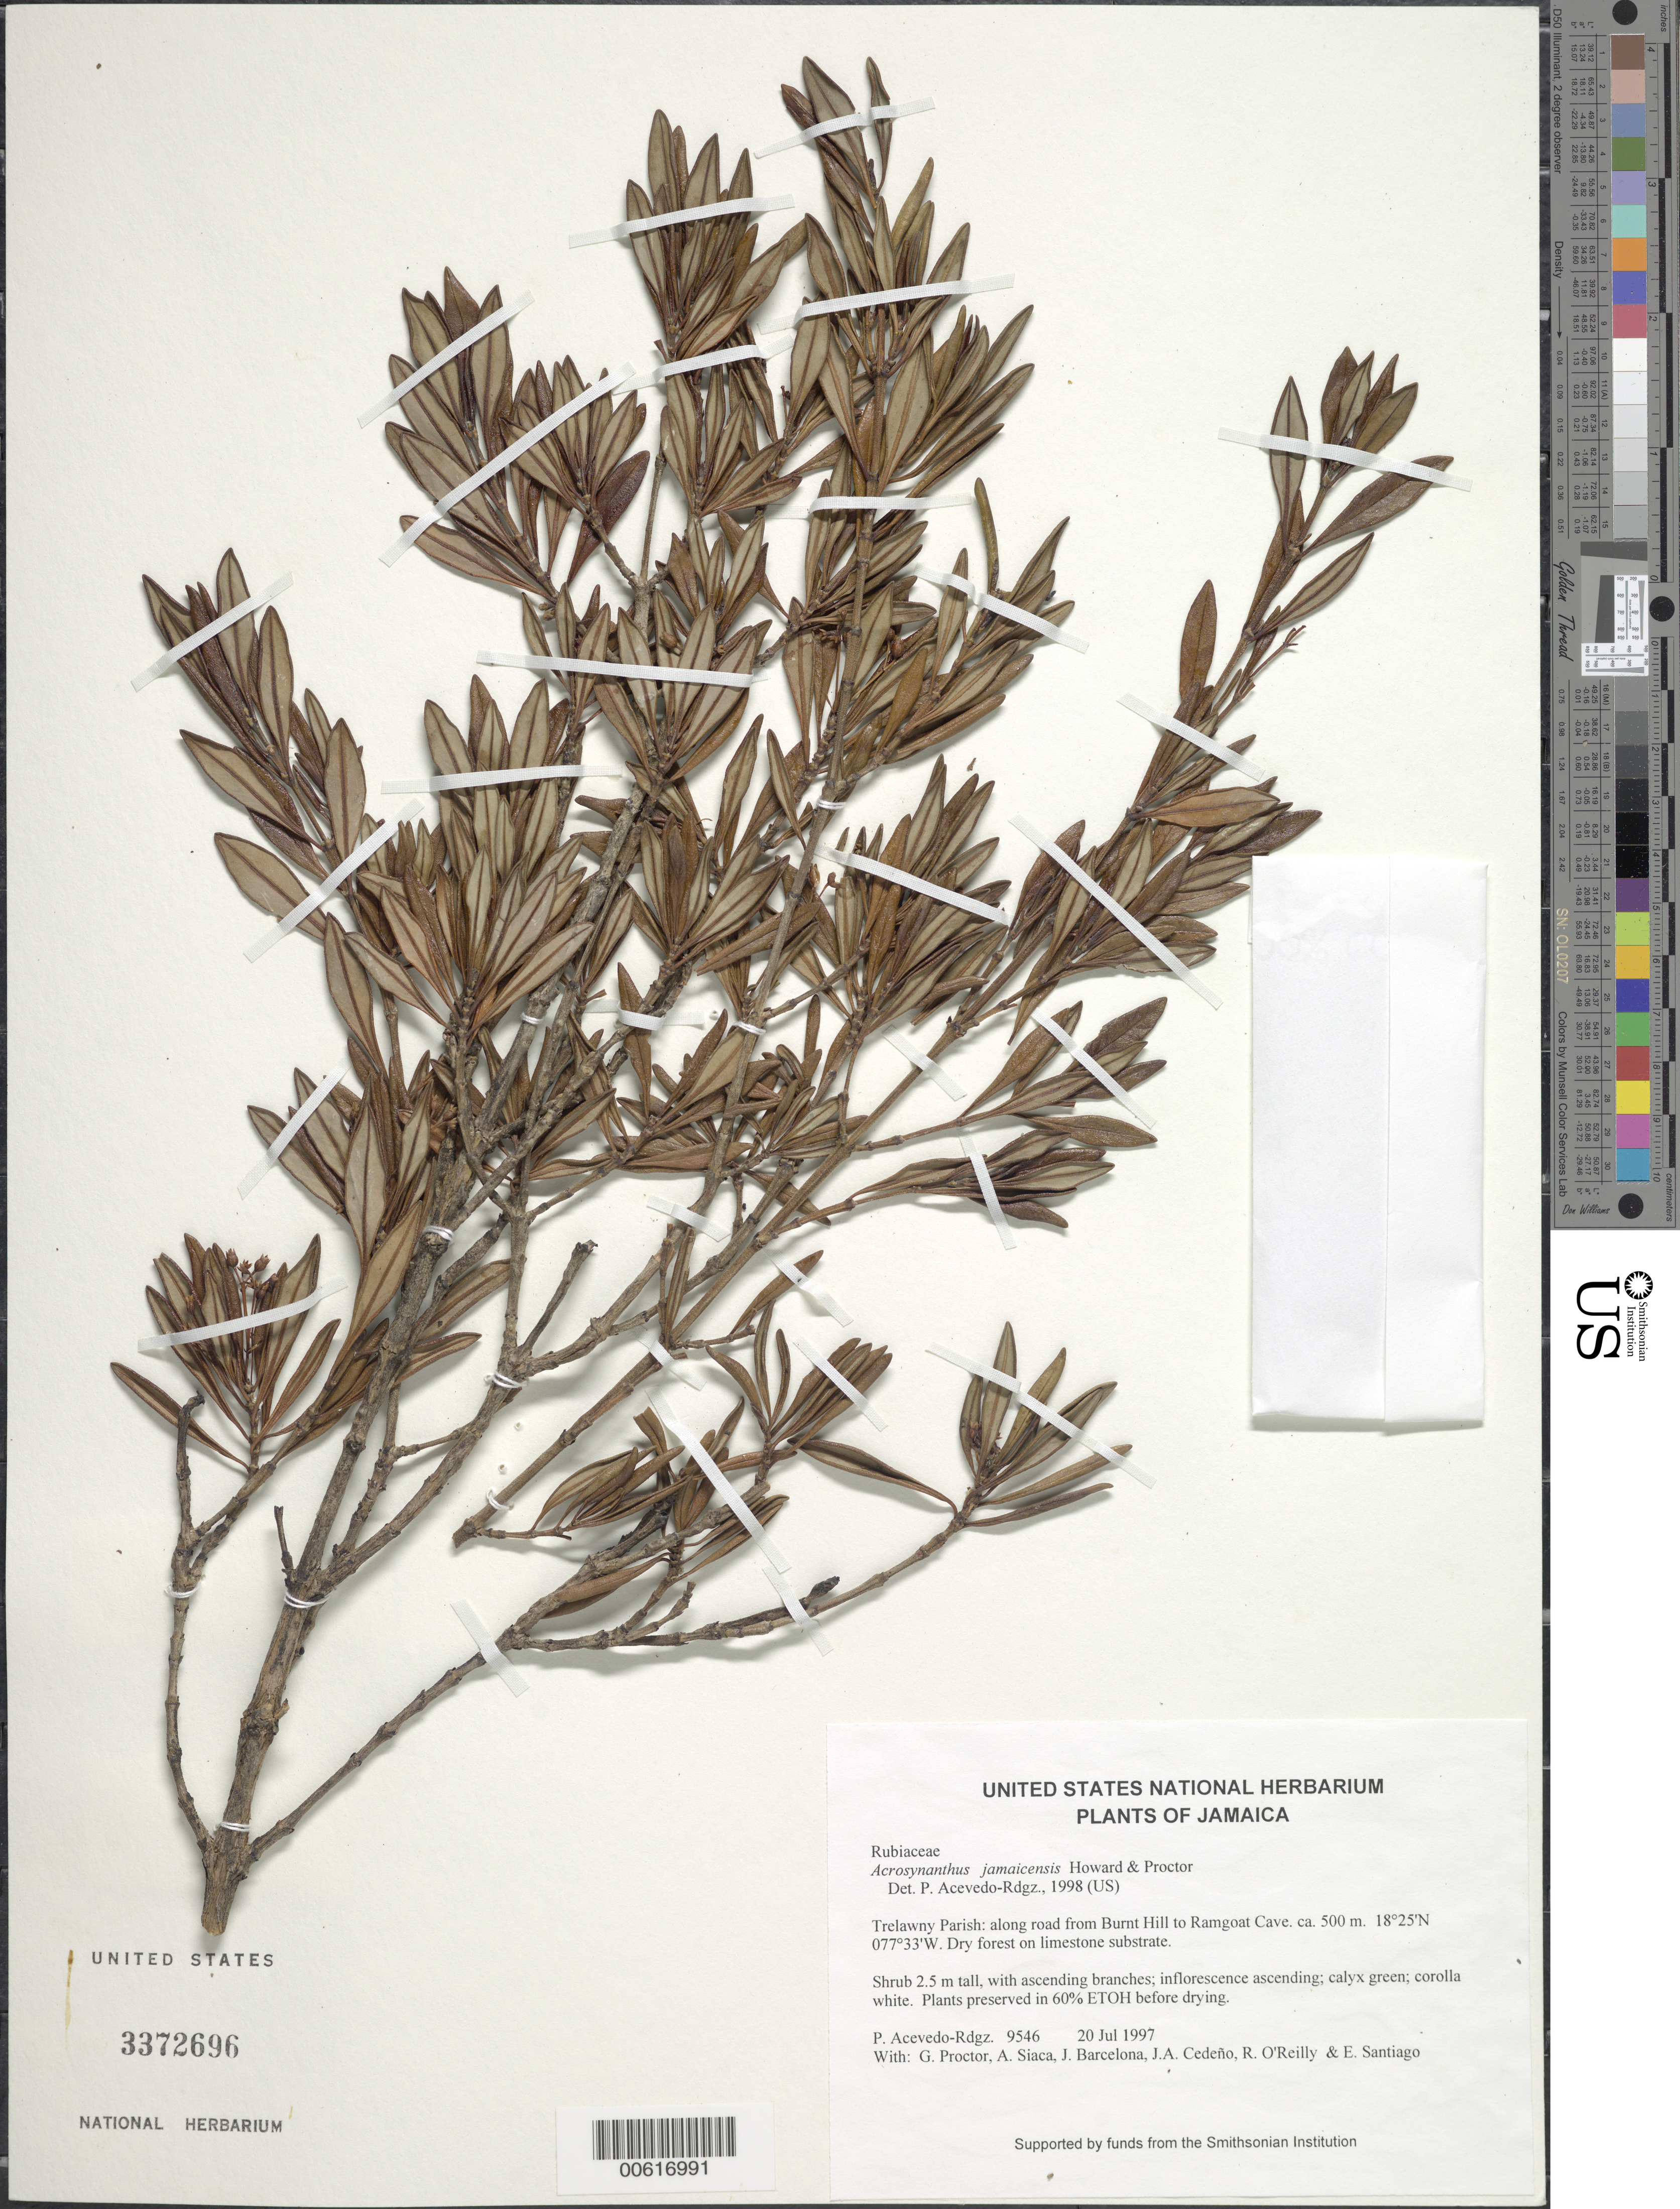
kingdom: Plantae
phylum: Tracheophyta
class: Magnoliopsida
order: Gentianales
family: Rubiaceae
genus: Acrosynanthus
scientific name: Acrosynanthus jamaicensis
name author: R.A. Howard & Proctor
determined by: Acevedo-Rodríguez, P., (BOT), Smithsonian Institution - National Museum of Natural History (UNITED STATES)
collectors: P. Acevedo-Rodr., G. R. Proctor, A. Siaca, J. Barcelona, J. A. Cedeño M. & R. O'Reilly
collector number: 9546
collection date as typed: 20 Jul 1997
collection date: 1997-07-20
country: Jamaica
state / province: Trelawny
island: Jamaica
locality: Trelawny Parish: along road from Burnt Hill to Ramgoat Cave.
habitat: Dry forest on limestone substrate.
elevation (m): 500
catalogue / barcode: US 3372696